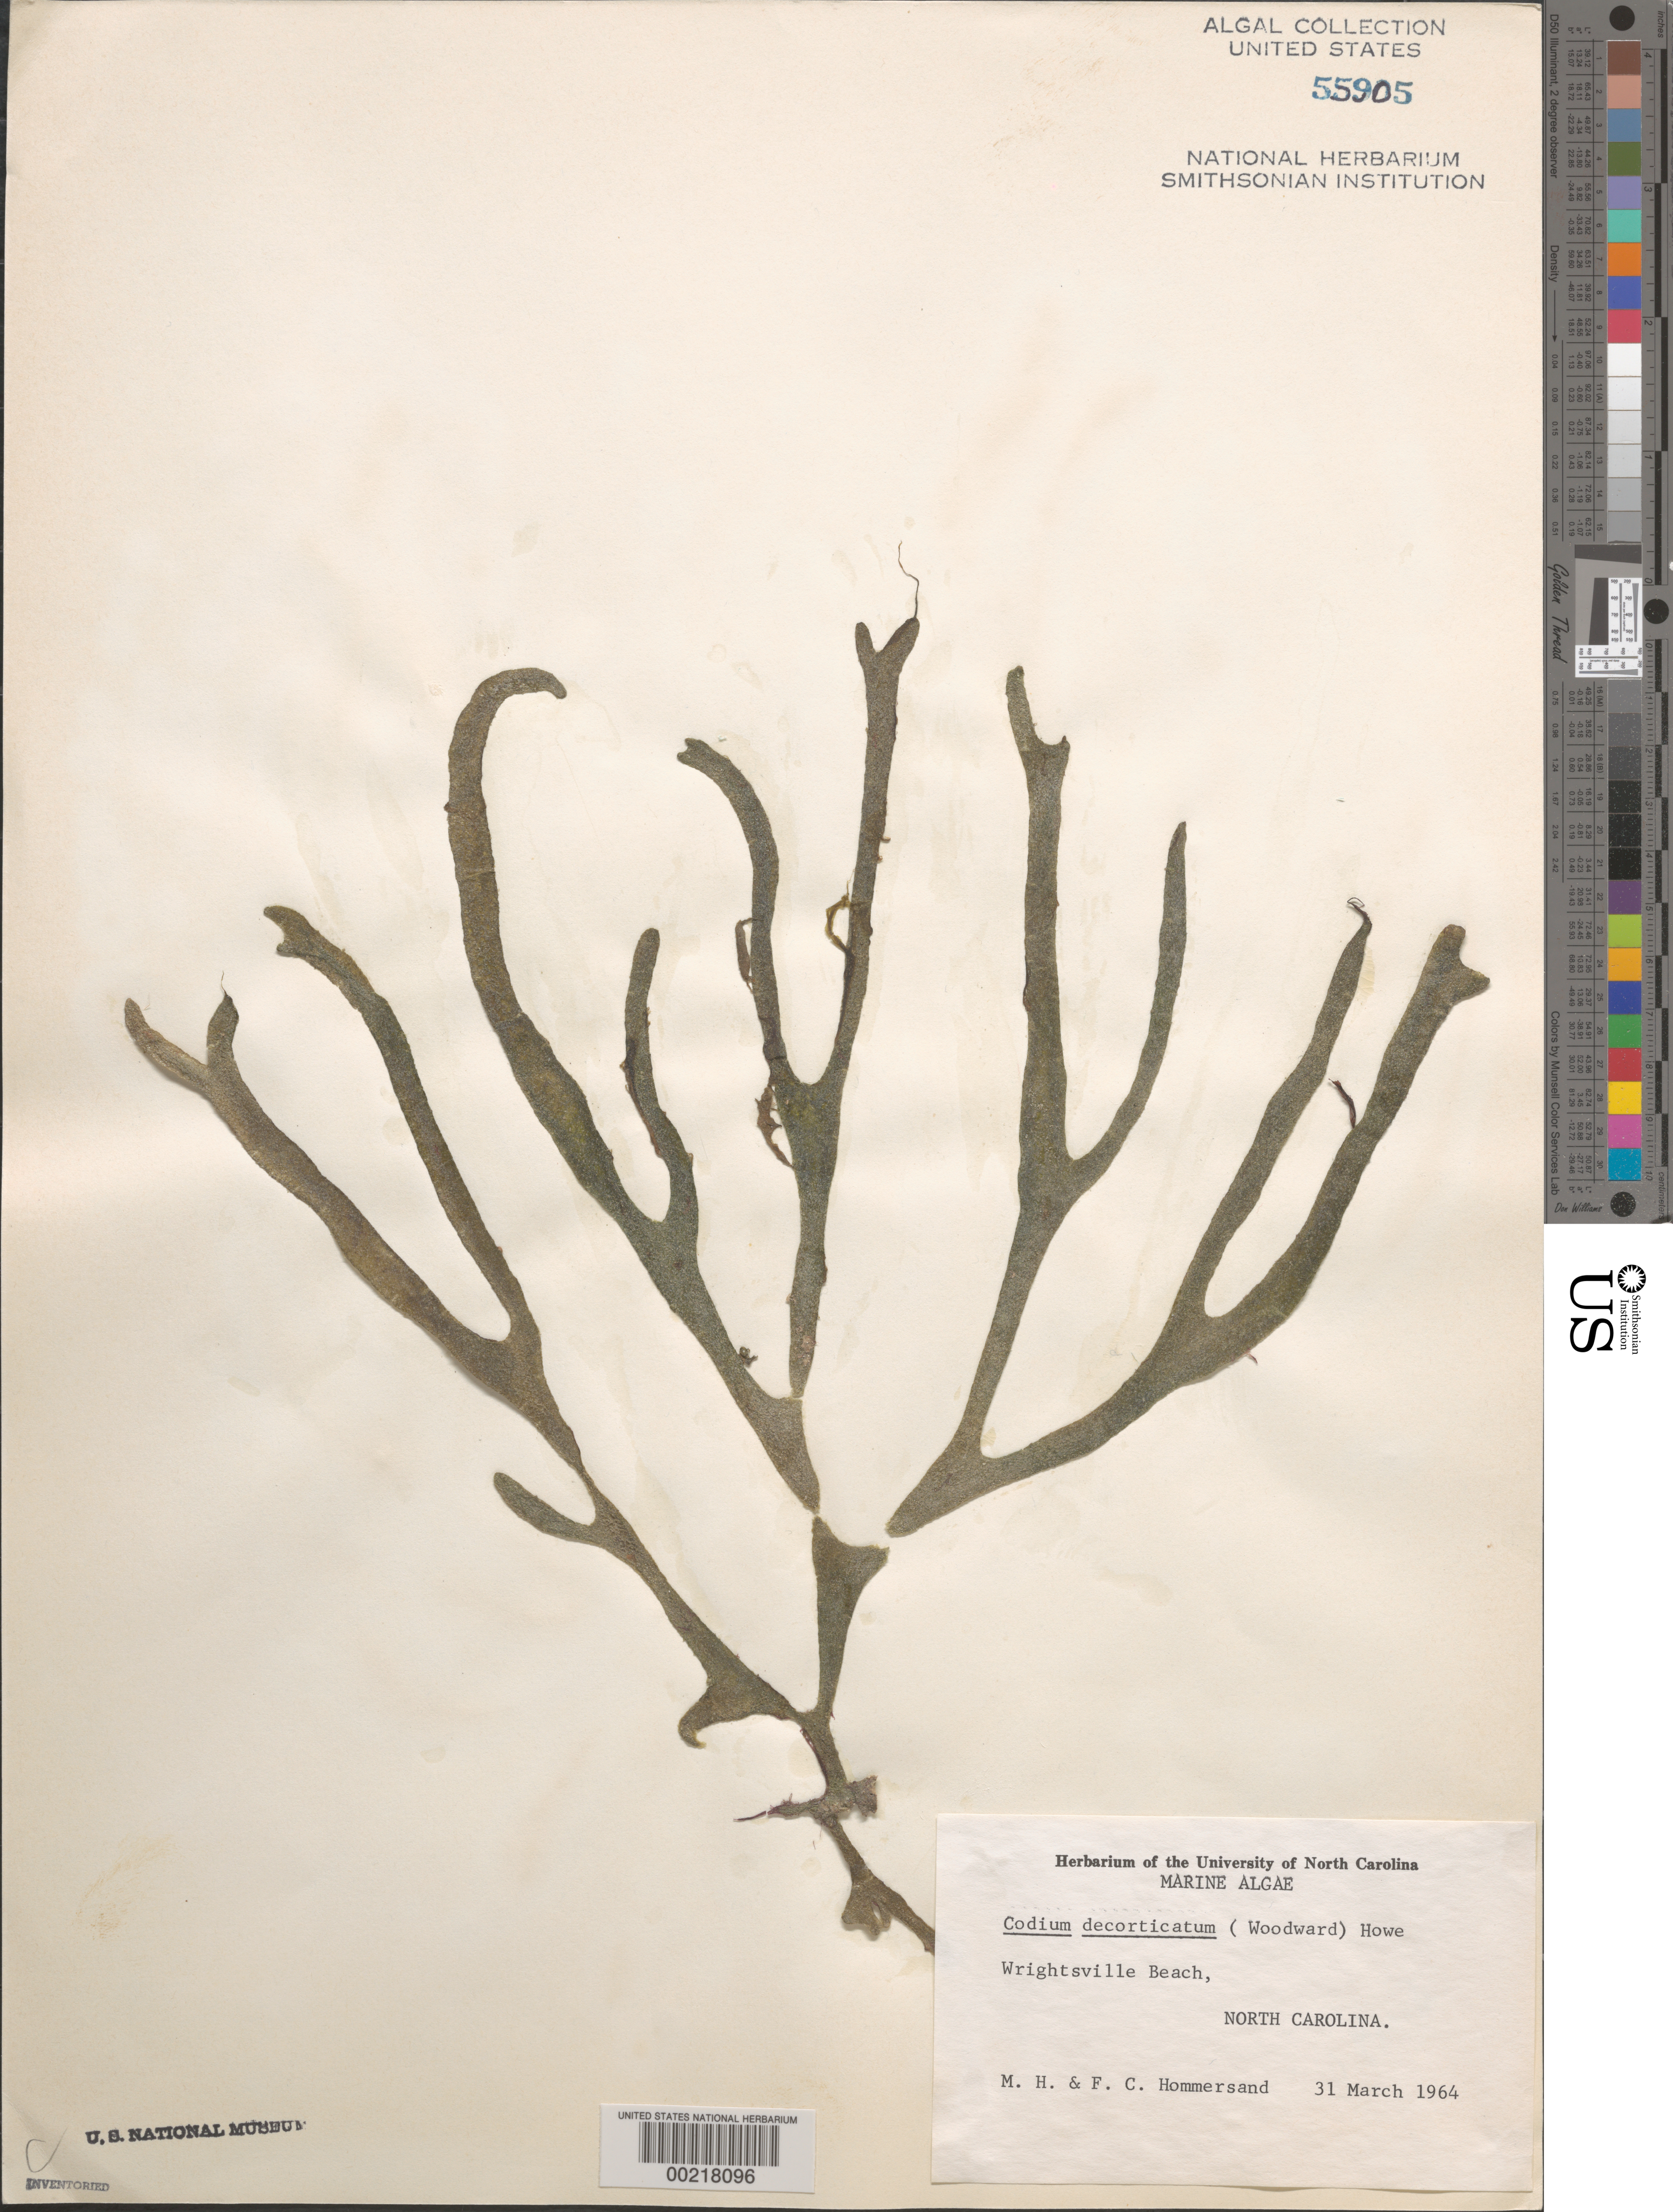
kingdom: Plantae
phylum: Chlorophyta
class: Ulvophyceae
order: Bryopsidales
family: Codiaceae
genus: Codium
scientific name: Codium decorticatum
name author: (Woodw.) M. Howe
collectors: M. H. Hommersand & F. Hommersand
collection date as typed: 31 Mar 1964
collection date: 1964-03-31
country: United States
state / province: North Carolina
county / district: New Hanover County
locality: Wrightsville Beach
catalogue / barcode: US 55905